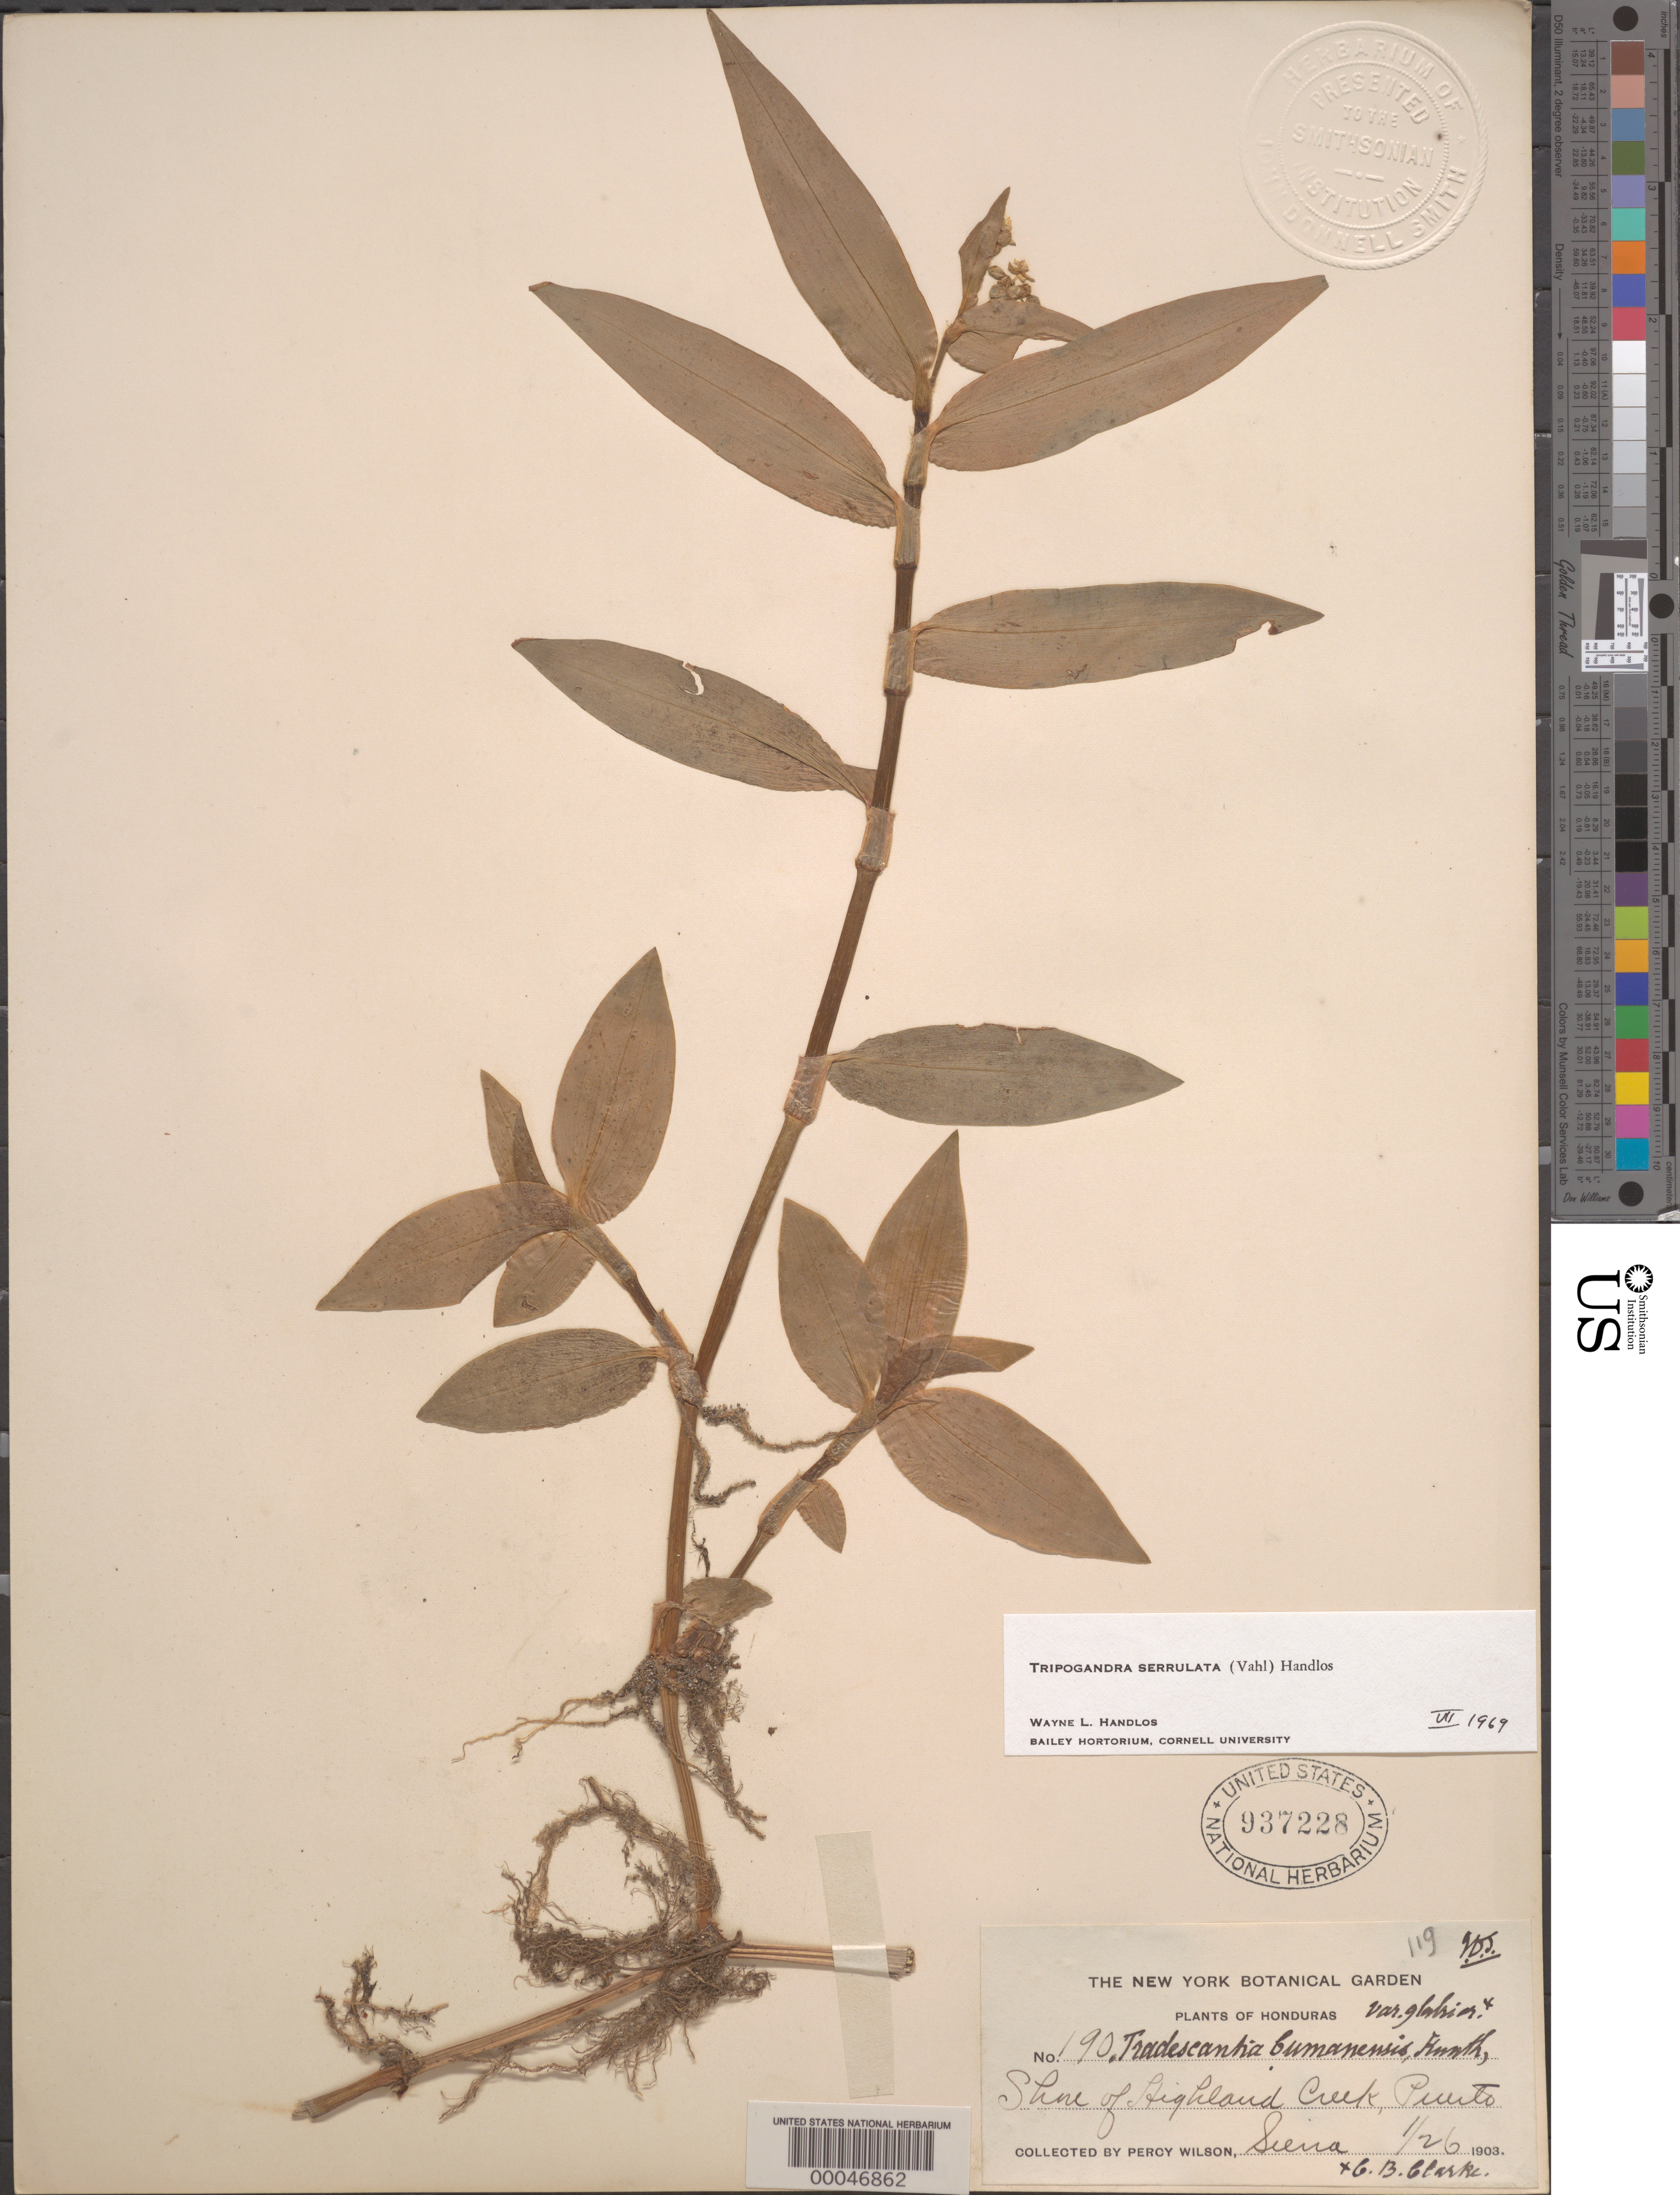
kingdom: Plantae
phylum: Tracheophyta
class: Liliopsida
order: Commelinales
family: Commelinaceae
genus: Tripogandra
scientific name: Tripogandra serrulata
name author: (Vahl) Handlos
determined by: Handlos, W. L.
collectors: P. Wilson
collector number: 190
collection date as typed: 26 Jan 1903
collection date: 1903-01-26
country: Honduras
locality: Puento sierra; highland creek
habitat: Creek shores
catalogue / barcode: US 937228